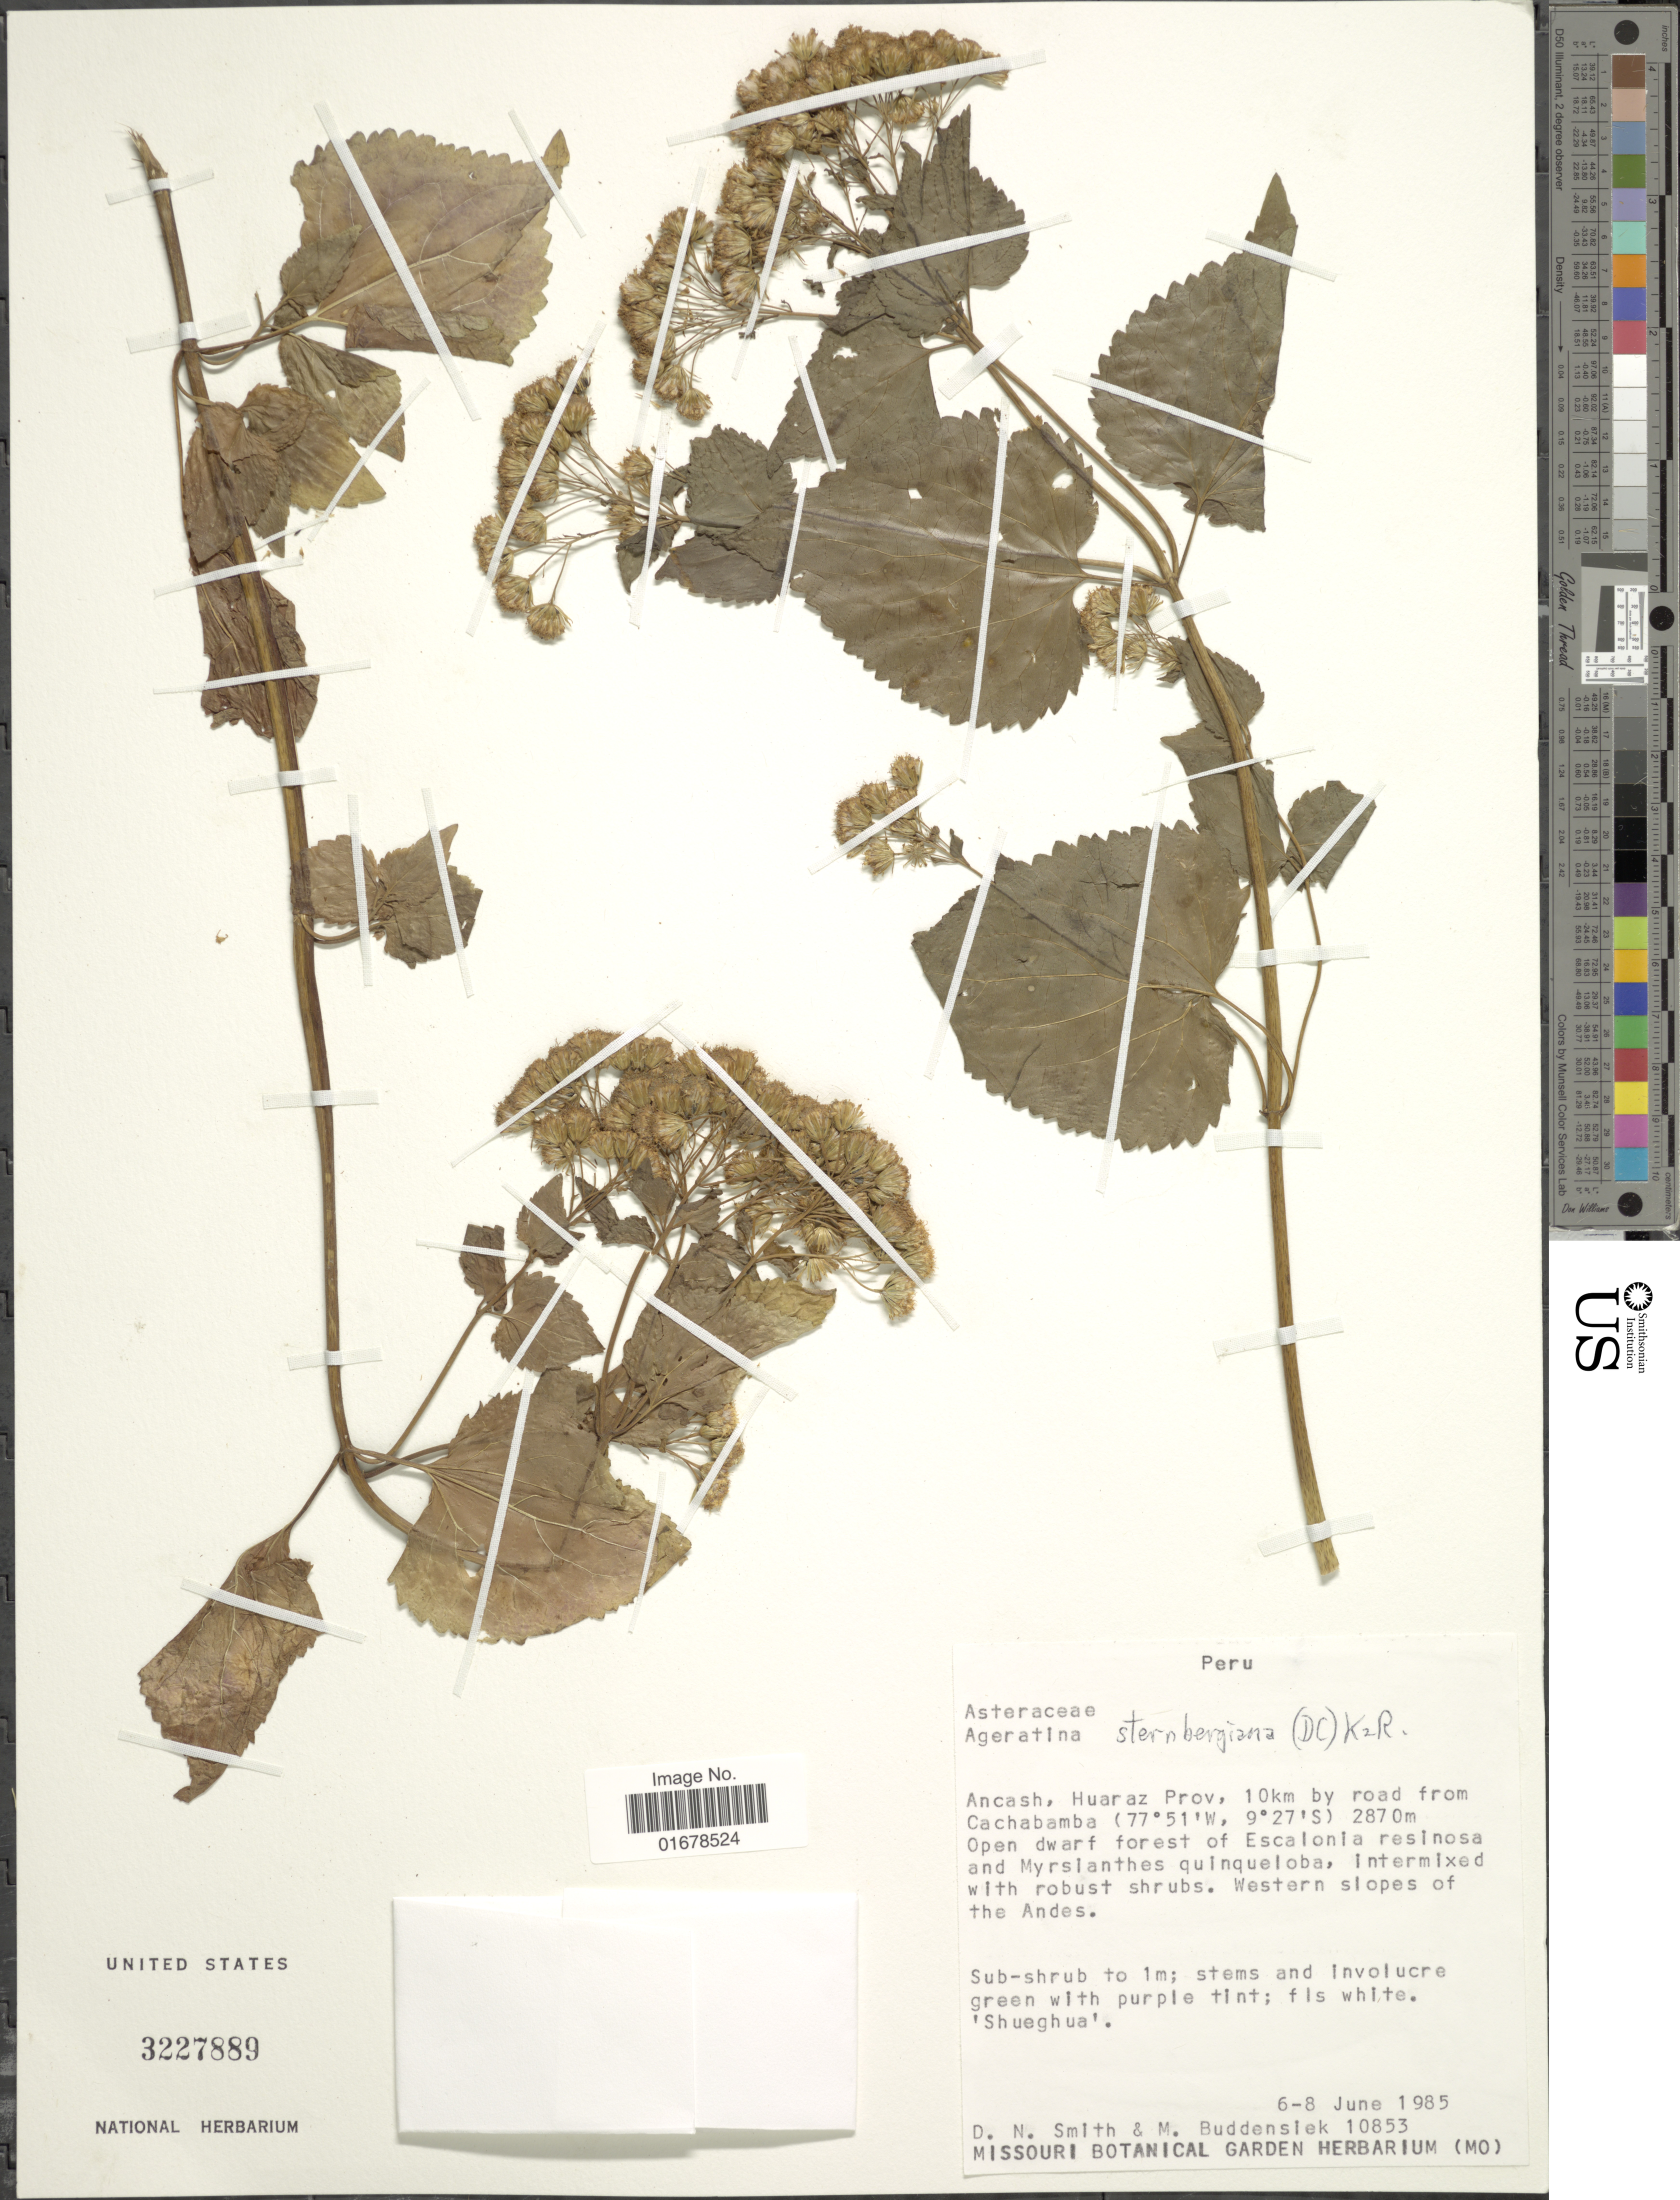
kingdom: Plantae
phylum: Tracheophyta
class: Magnoliopsida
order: Asterales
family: Asteraceae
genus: Ageratina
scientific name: Ageratina sternbergiana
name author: (DC.) R.M. King & H. Rob.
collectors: D. Smith & M. Buddensiek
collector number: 10853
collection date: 1985-06-06/1985-06-08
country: Peru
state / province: Ancash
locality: Ancash, Huaraz Prov., 10 km by road from Cachabamba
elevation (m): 2870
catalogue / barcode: US 3227889